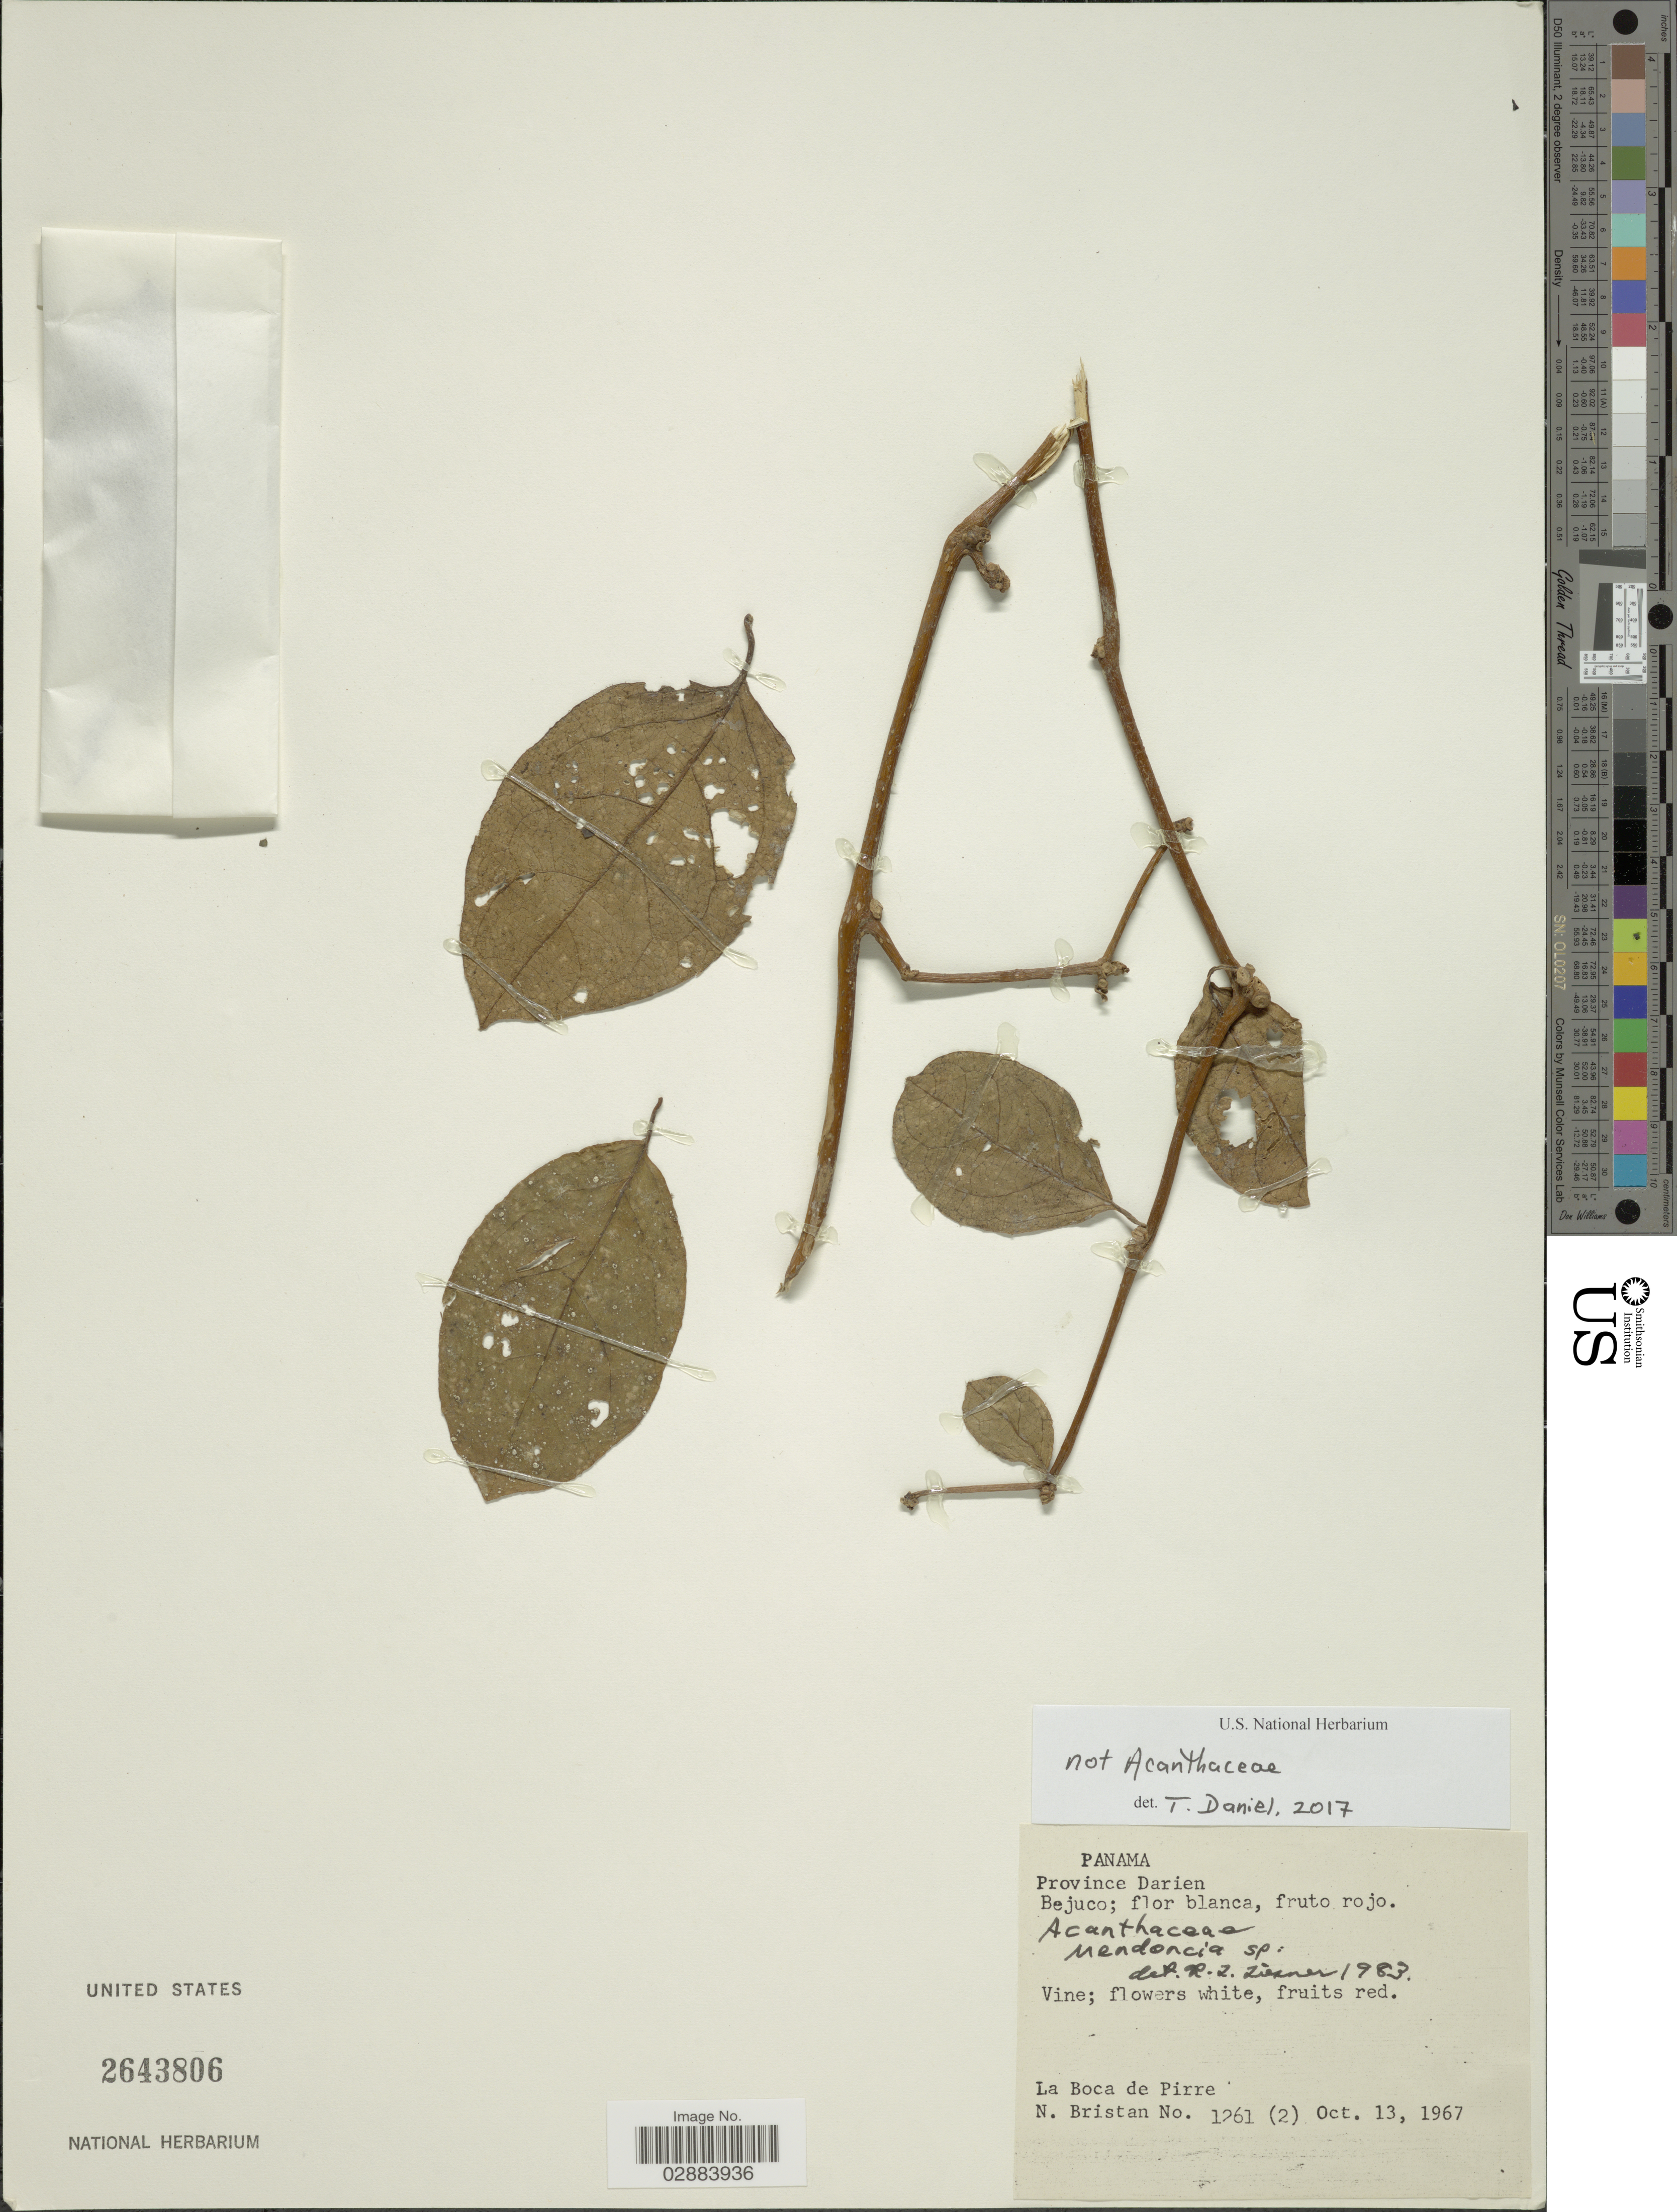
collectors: N. Bristan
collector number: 1262(2)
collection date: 1967-10-13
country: Panama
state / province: Darién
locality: Bejuco.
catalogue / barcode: US 2643806